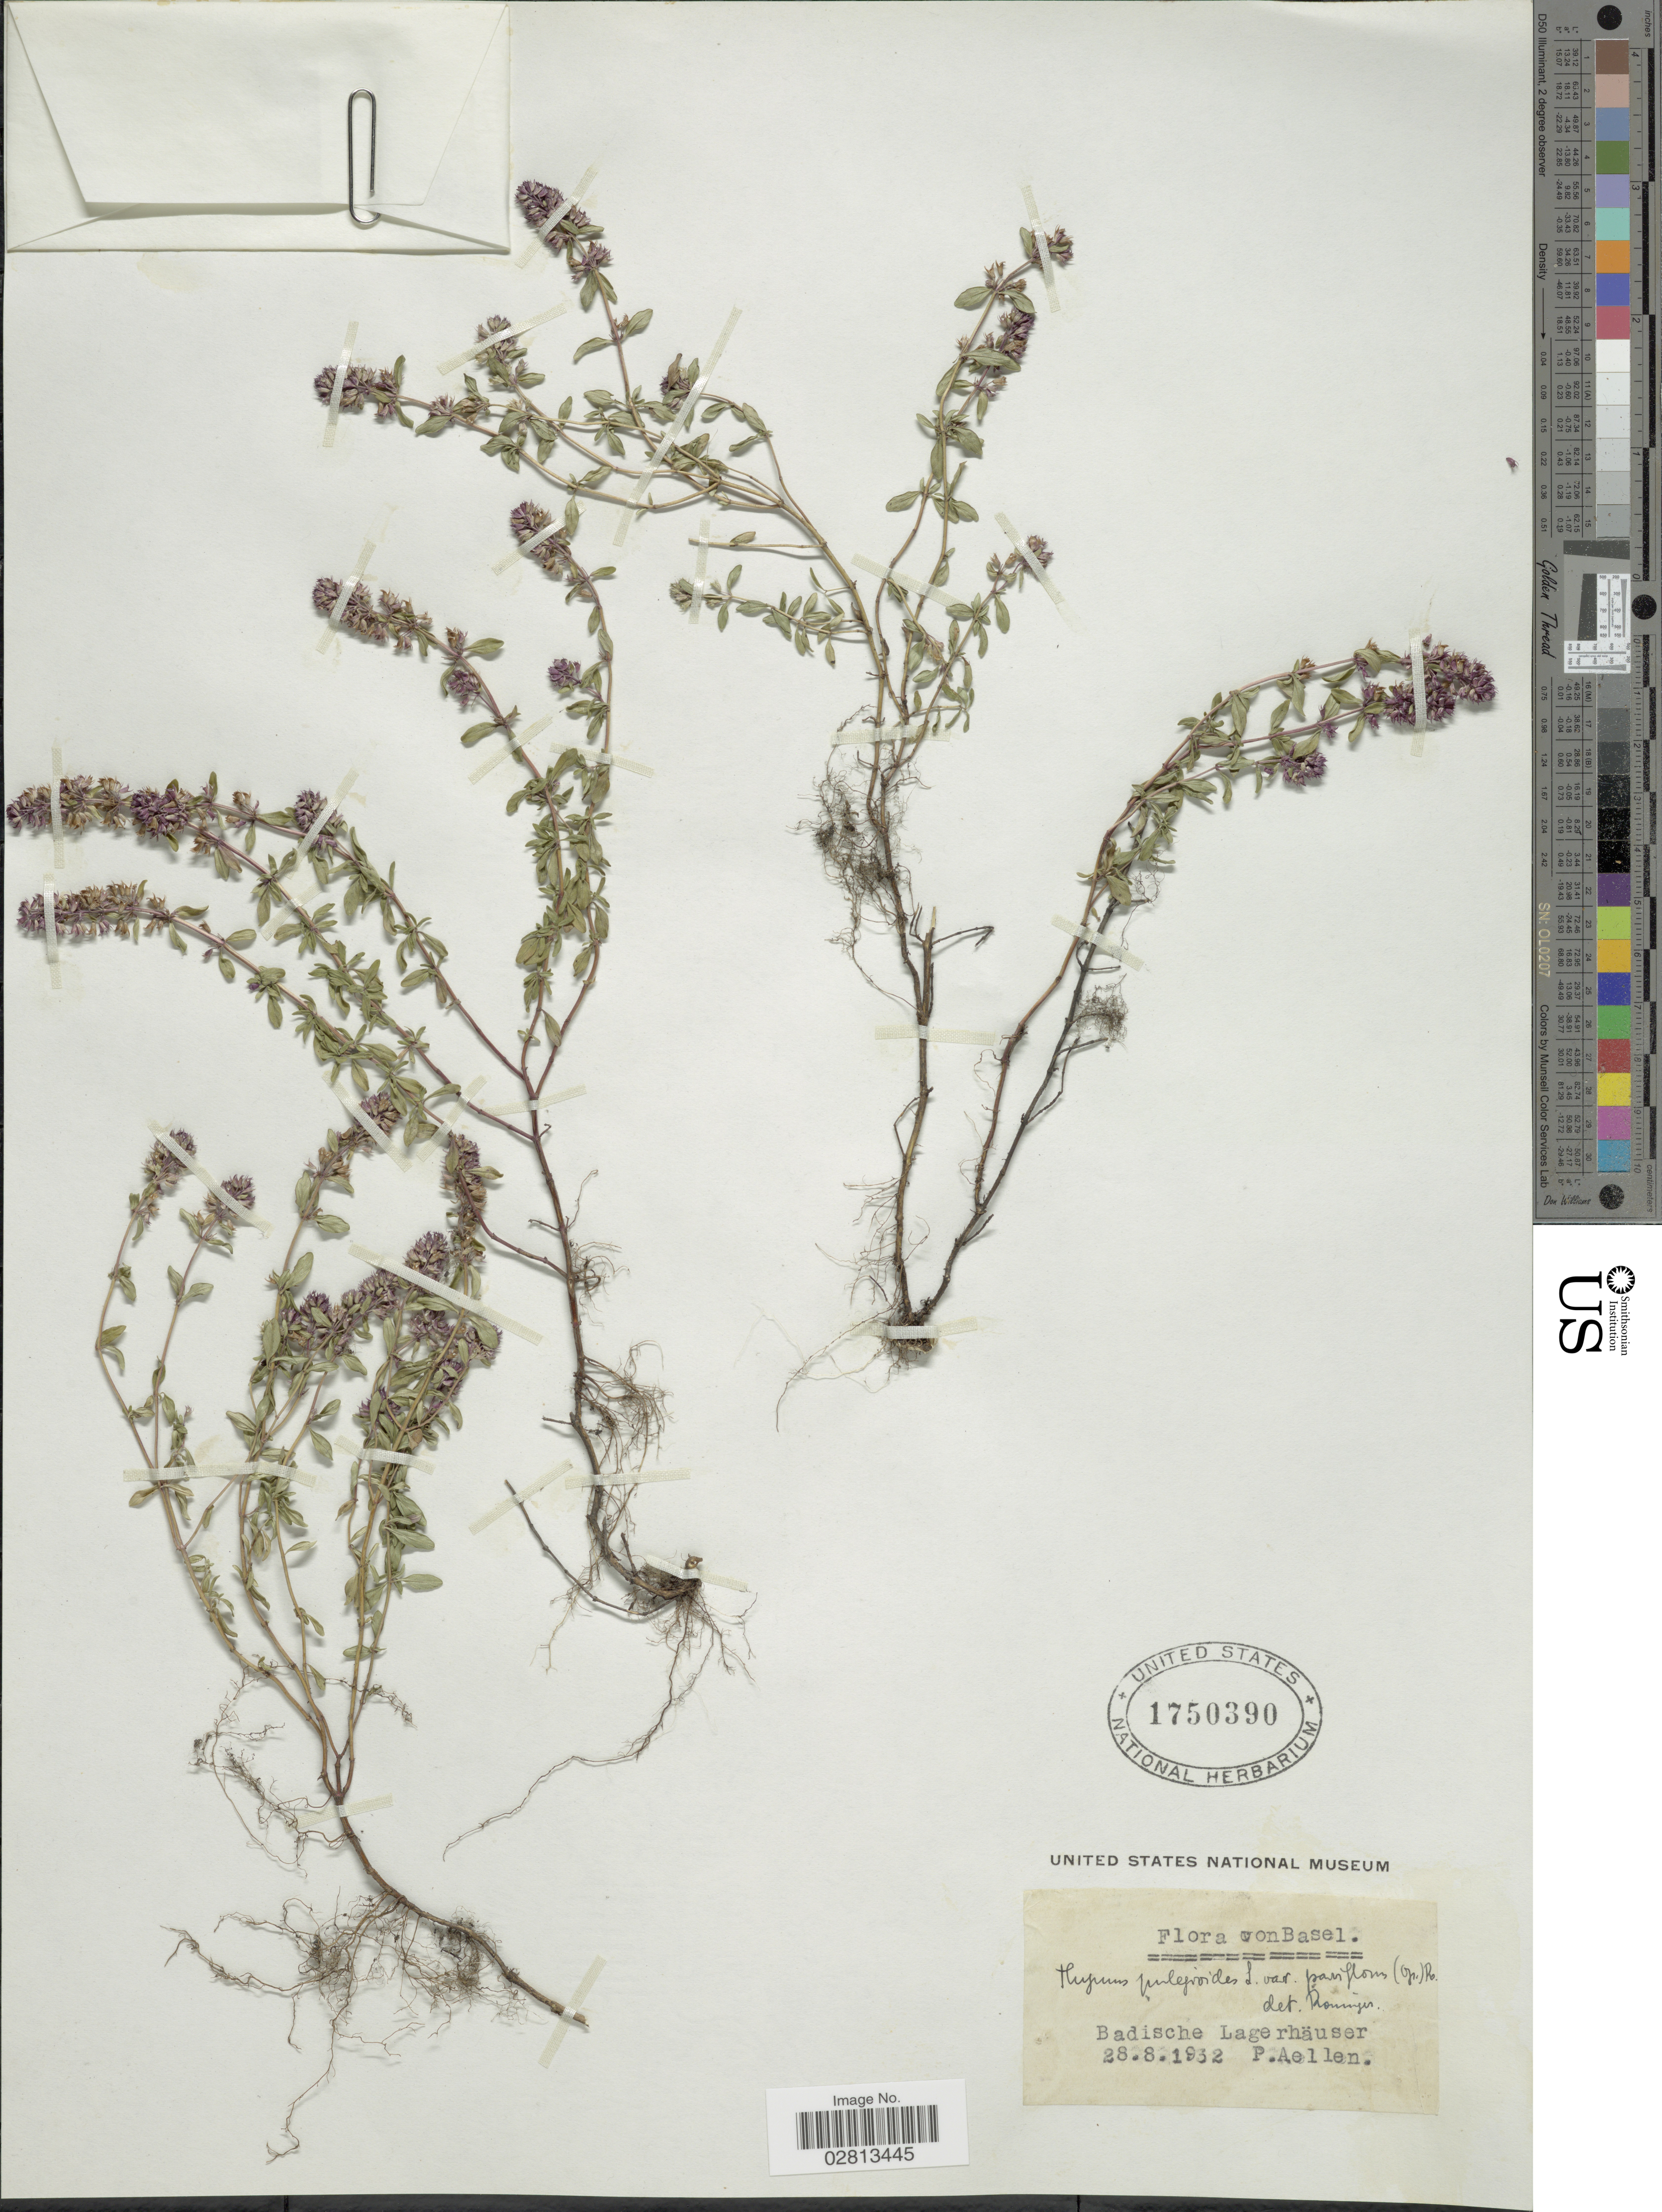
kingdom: Plantae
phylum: Tracheophyta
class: Magnoliopsida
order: Lamiales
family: Lamiaceae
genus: Thymus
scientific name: Thymus pulegioides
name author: L.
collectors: P. Aellen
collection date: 1932-08-28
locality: Basel. Badische Laggerhäuser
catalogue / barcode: US 1750390